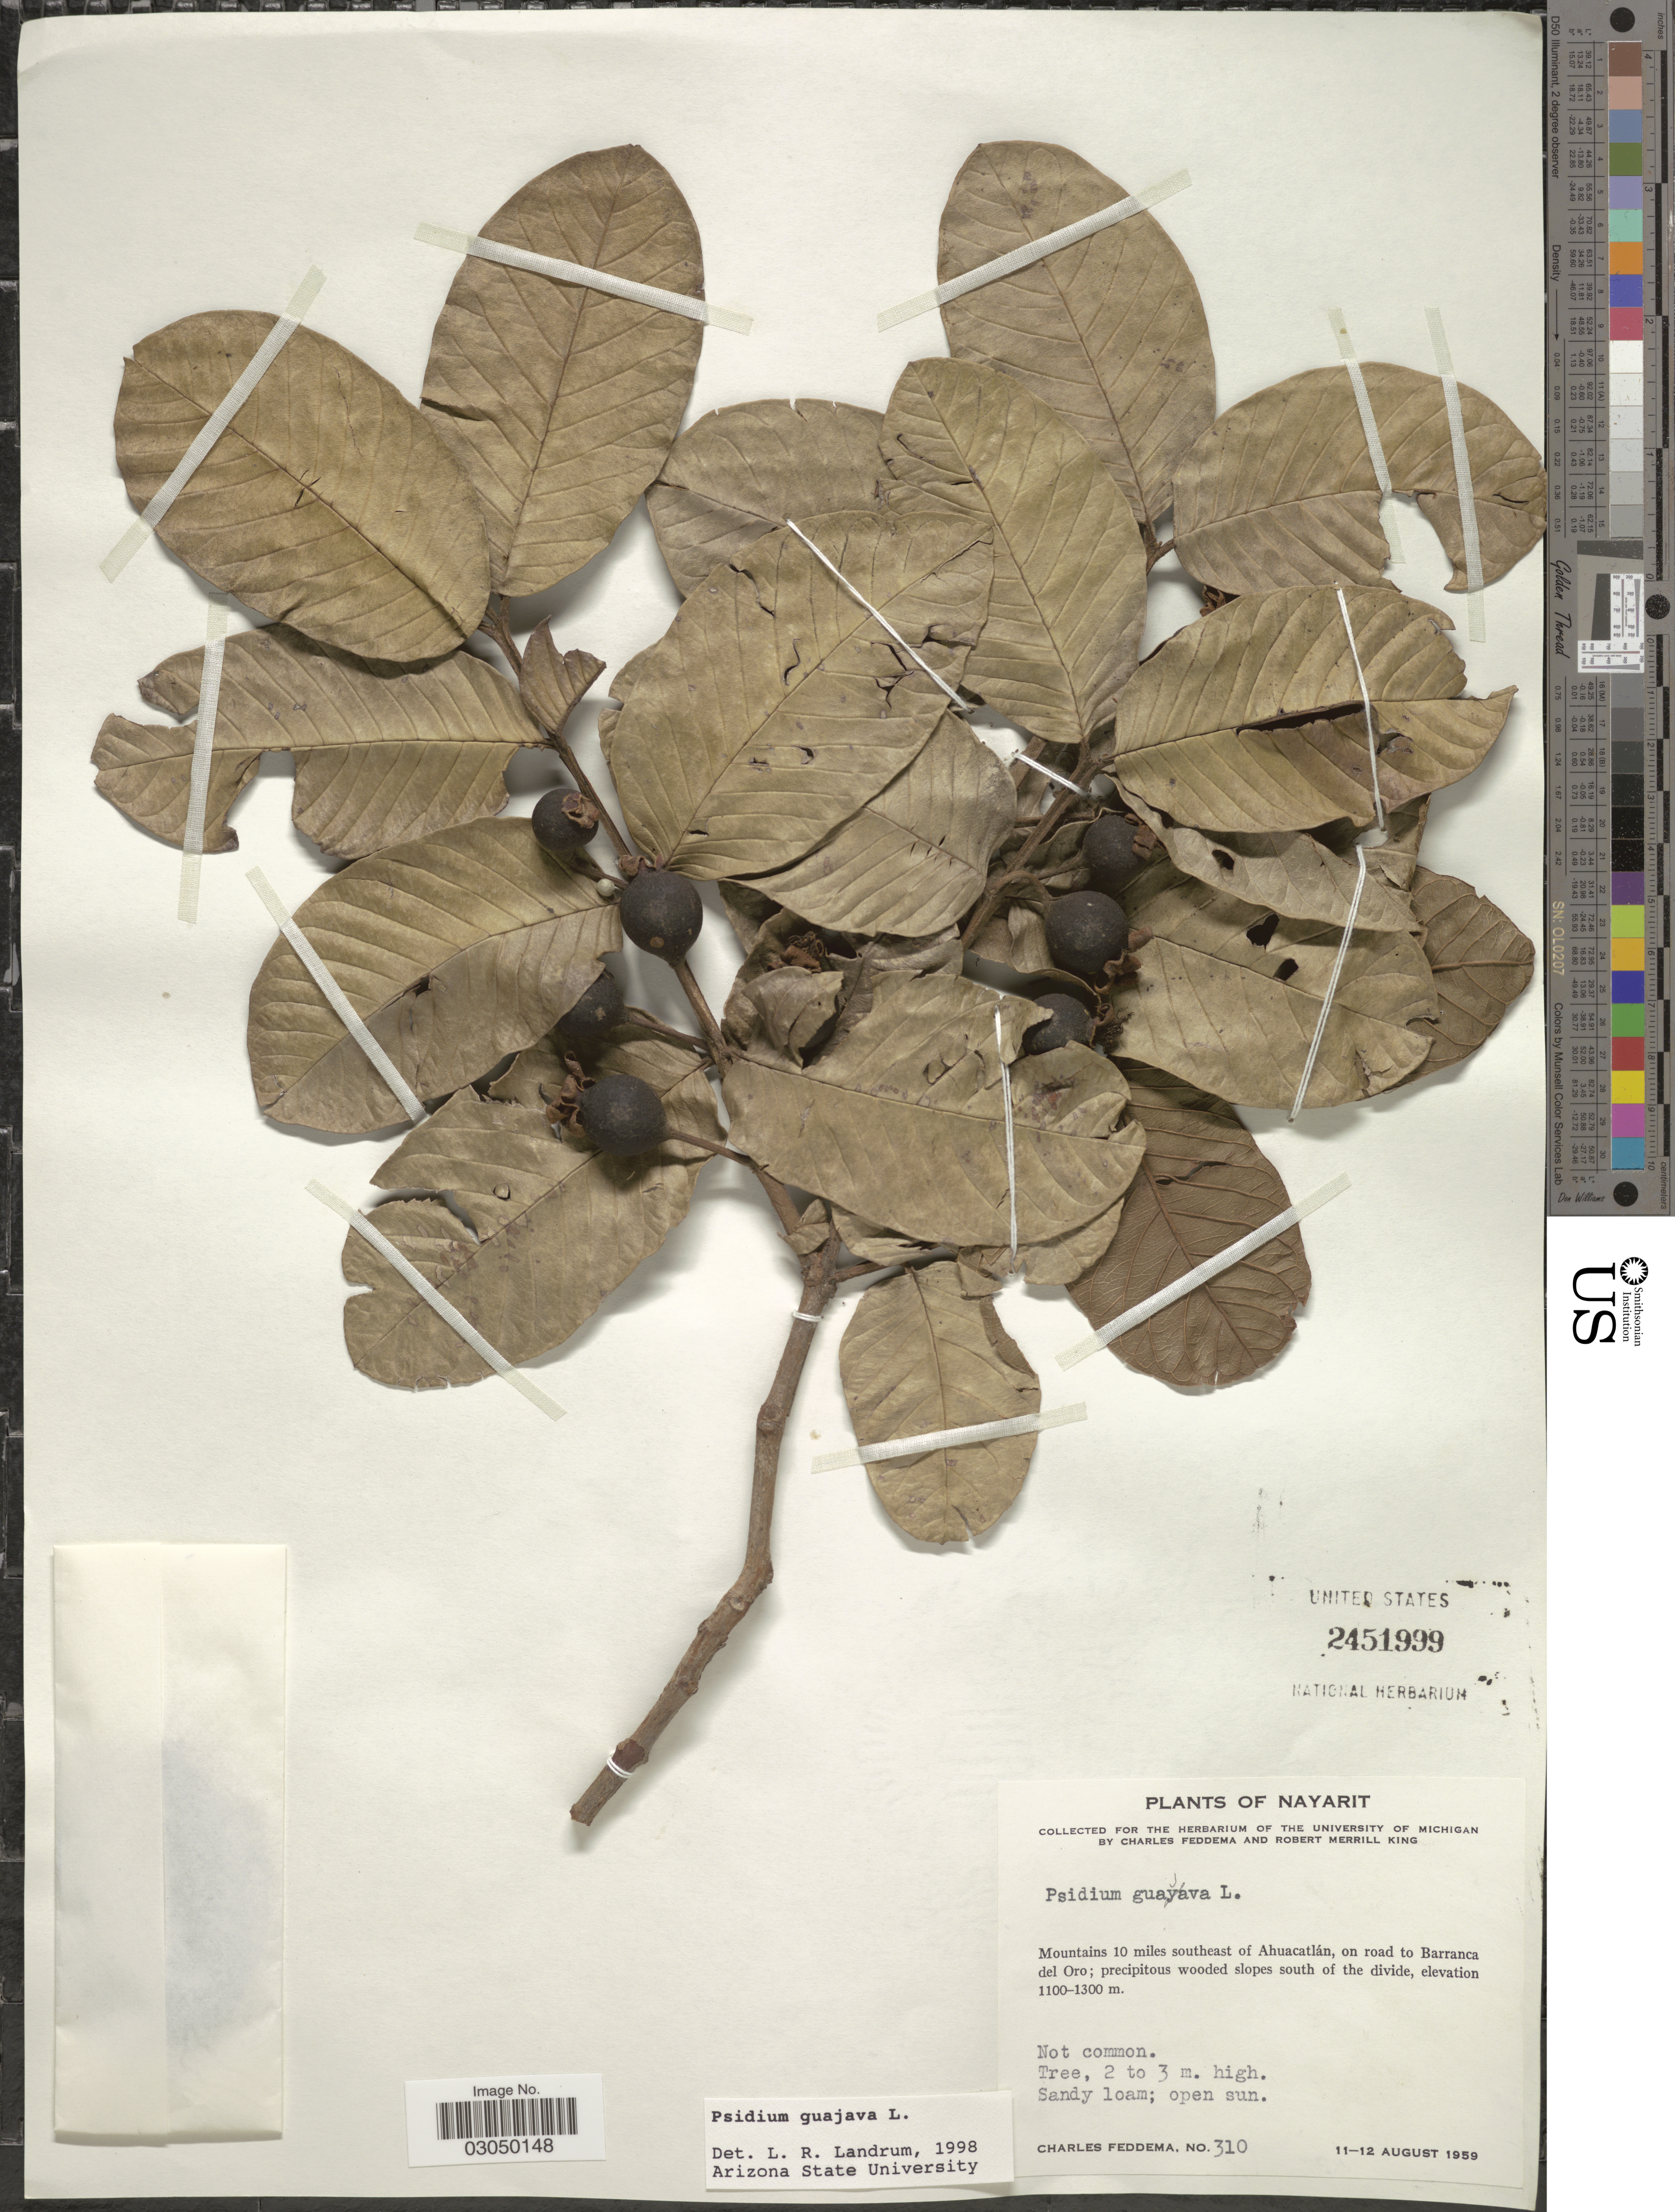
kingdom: Plantae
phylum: Tracheophyta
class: Magnoliopsida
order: Myrtales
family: Myrtaceae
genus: Psidium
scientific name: Psidium guajava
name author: L.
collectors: C. Feddema & R. M. King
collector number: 310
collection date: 1959-08-11/1959-08-12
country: Mexico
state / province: Nayarit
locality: Mountains 10 miles southeast of Ahuacatlán, on road to Barranca del Oro.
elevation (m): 1100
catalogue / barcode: US 2451999